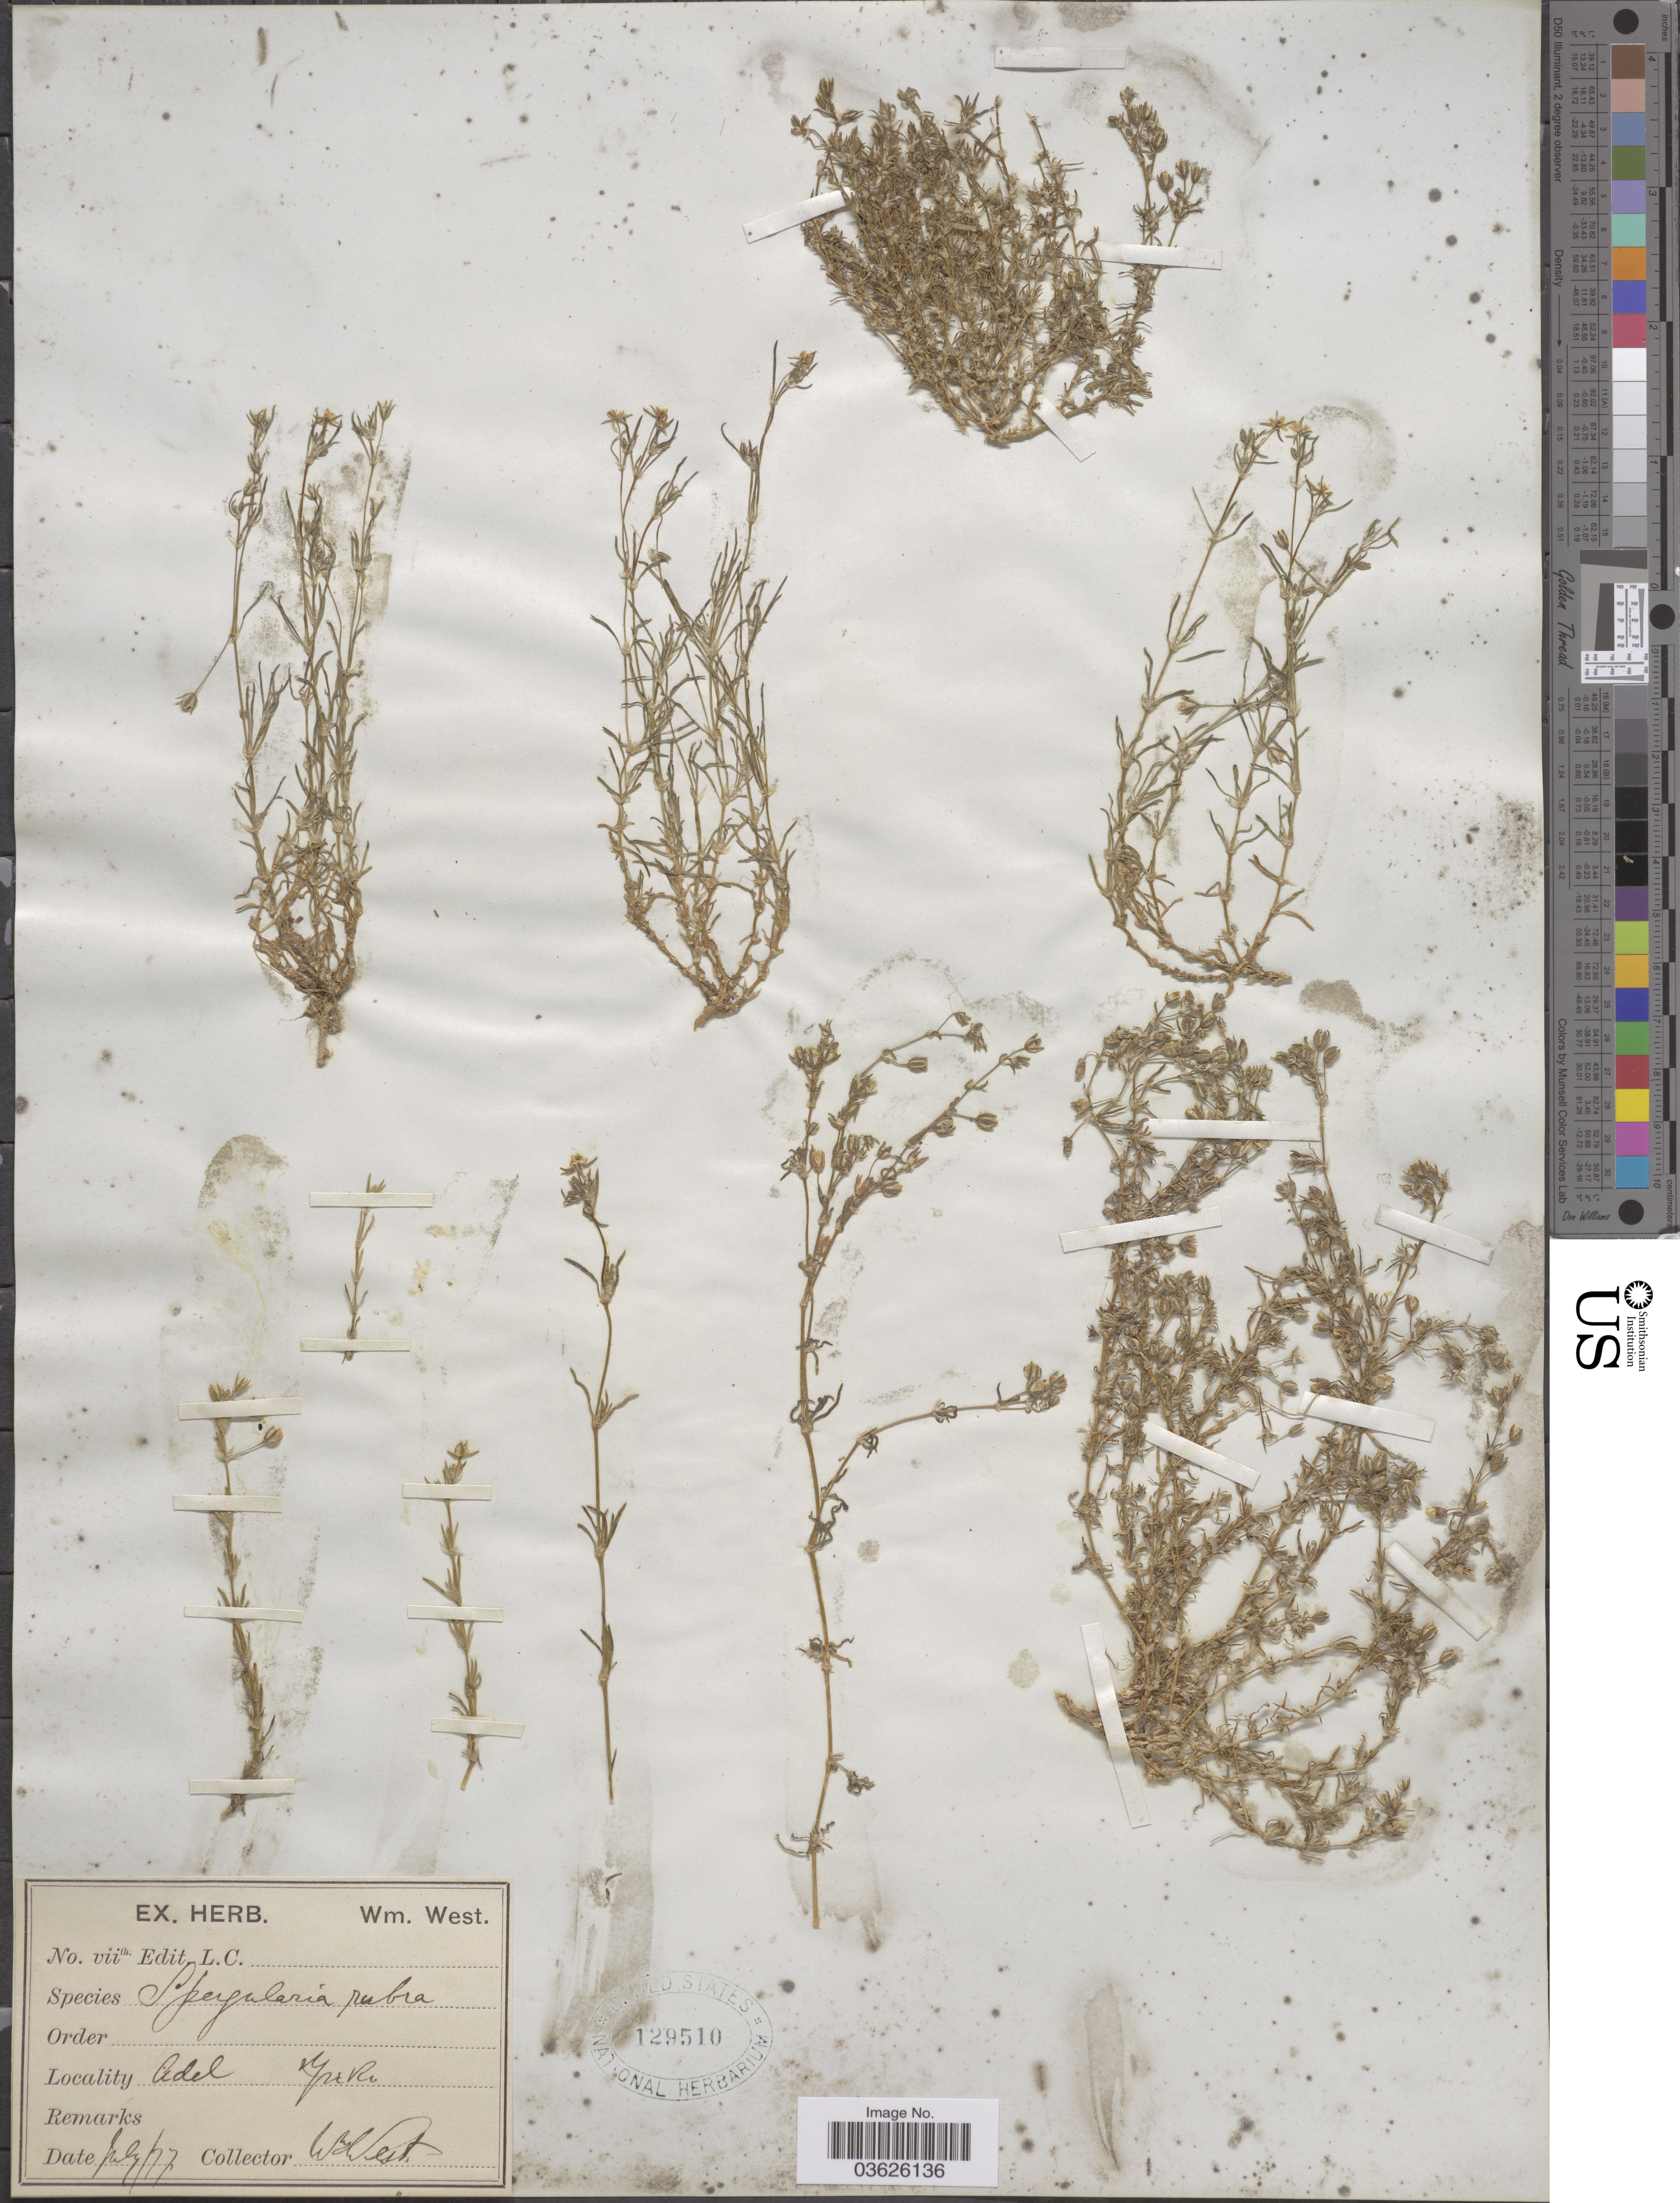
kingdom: Plantae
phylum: Tracheophyta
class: Magnoliopsida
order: Caryophyllales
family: Caryophyllaceae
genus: Spergularia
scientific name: Spergularia rubra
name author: (L.) J. Presl & C. Presl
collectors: W. West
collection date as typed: Transcribed d/m/y: /7/77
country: United Kingdom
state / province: England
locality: Adel Yorkshire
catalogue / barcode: US 129510